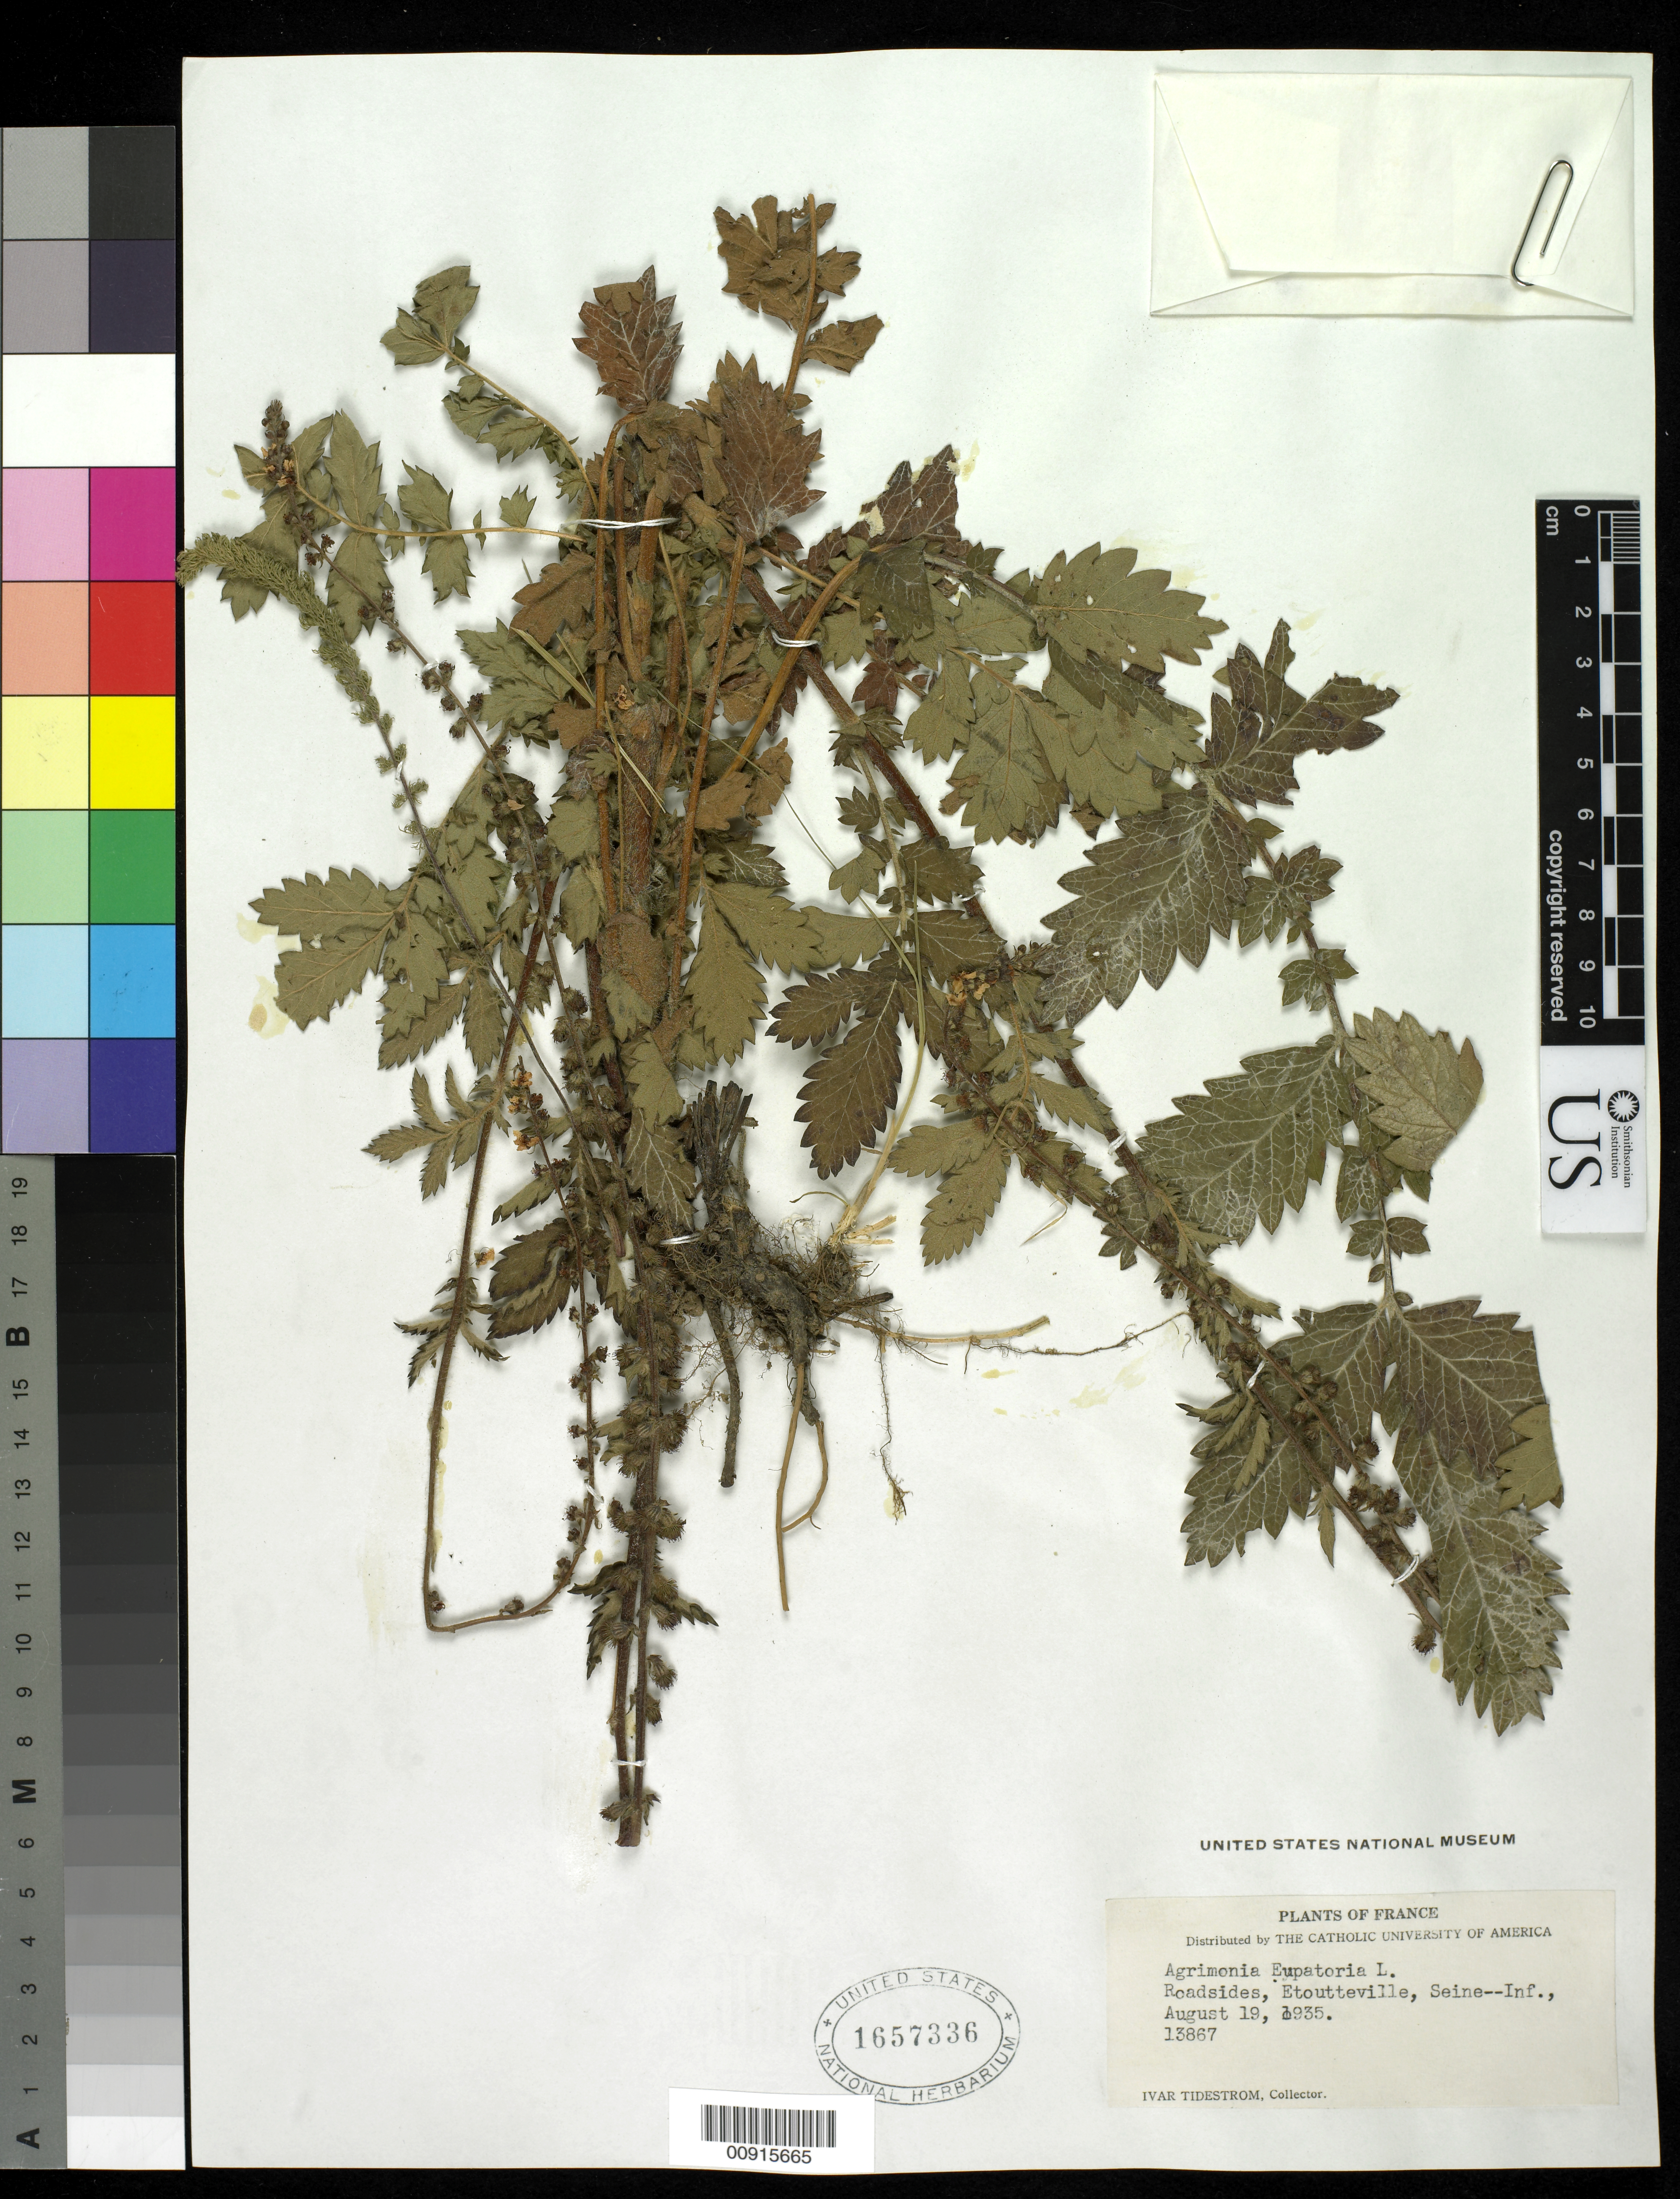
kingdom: Plantae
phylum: Tracheophyta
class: Magnoliopsida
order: Rosales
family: Rosaceae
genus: Agrimonia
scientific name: Agrimonia eupatoria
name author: L.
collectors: I. F. Tidestrom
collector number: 13867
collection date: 1935-08-19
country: France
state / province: Normandie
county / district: Seine-Maritime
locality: Etoutteville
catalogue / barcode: US 1657336